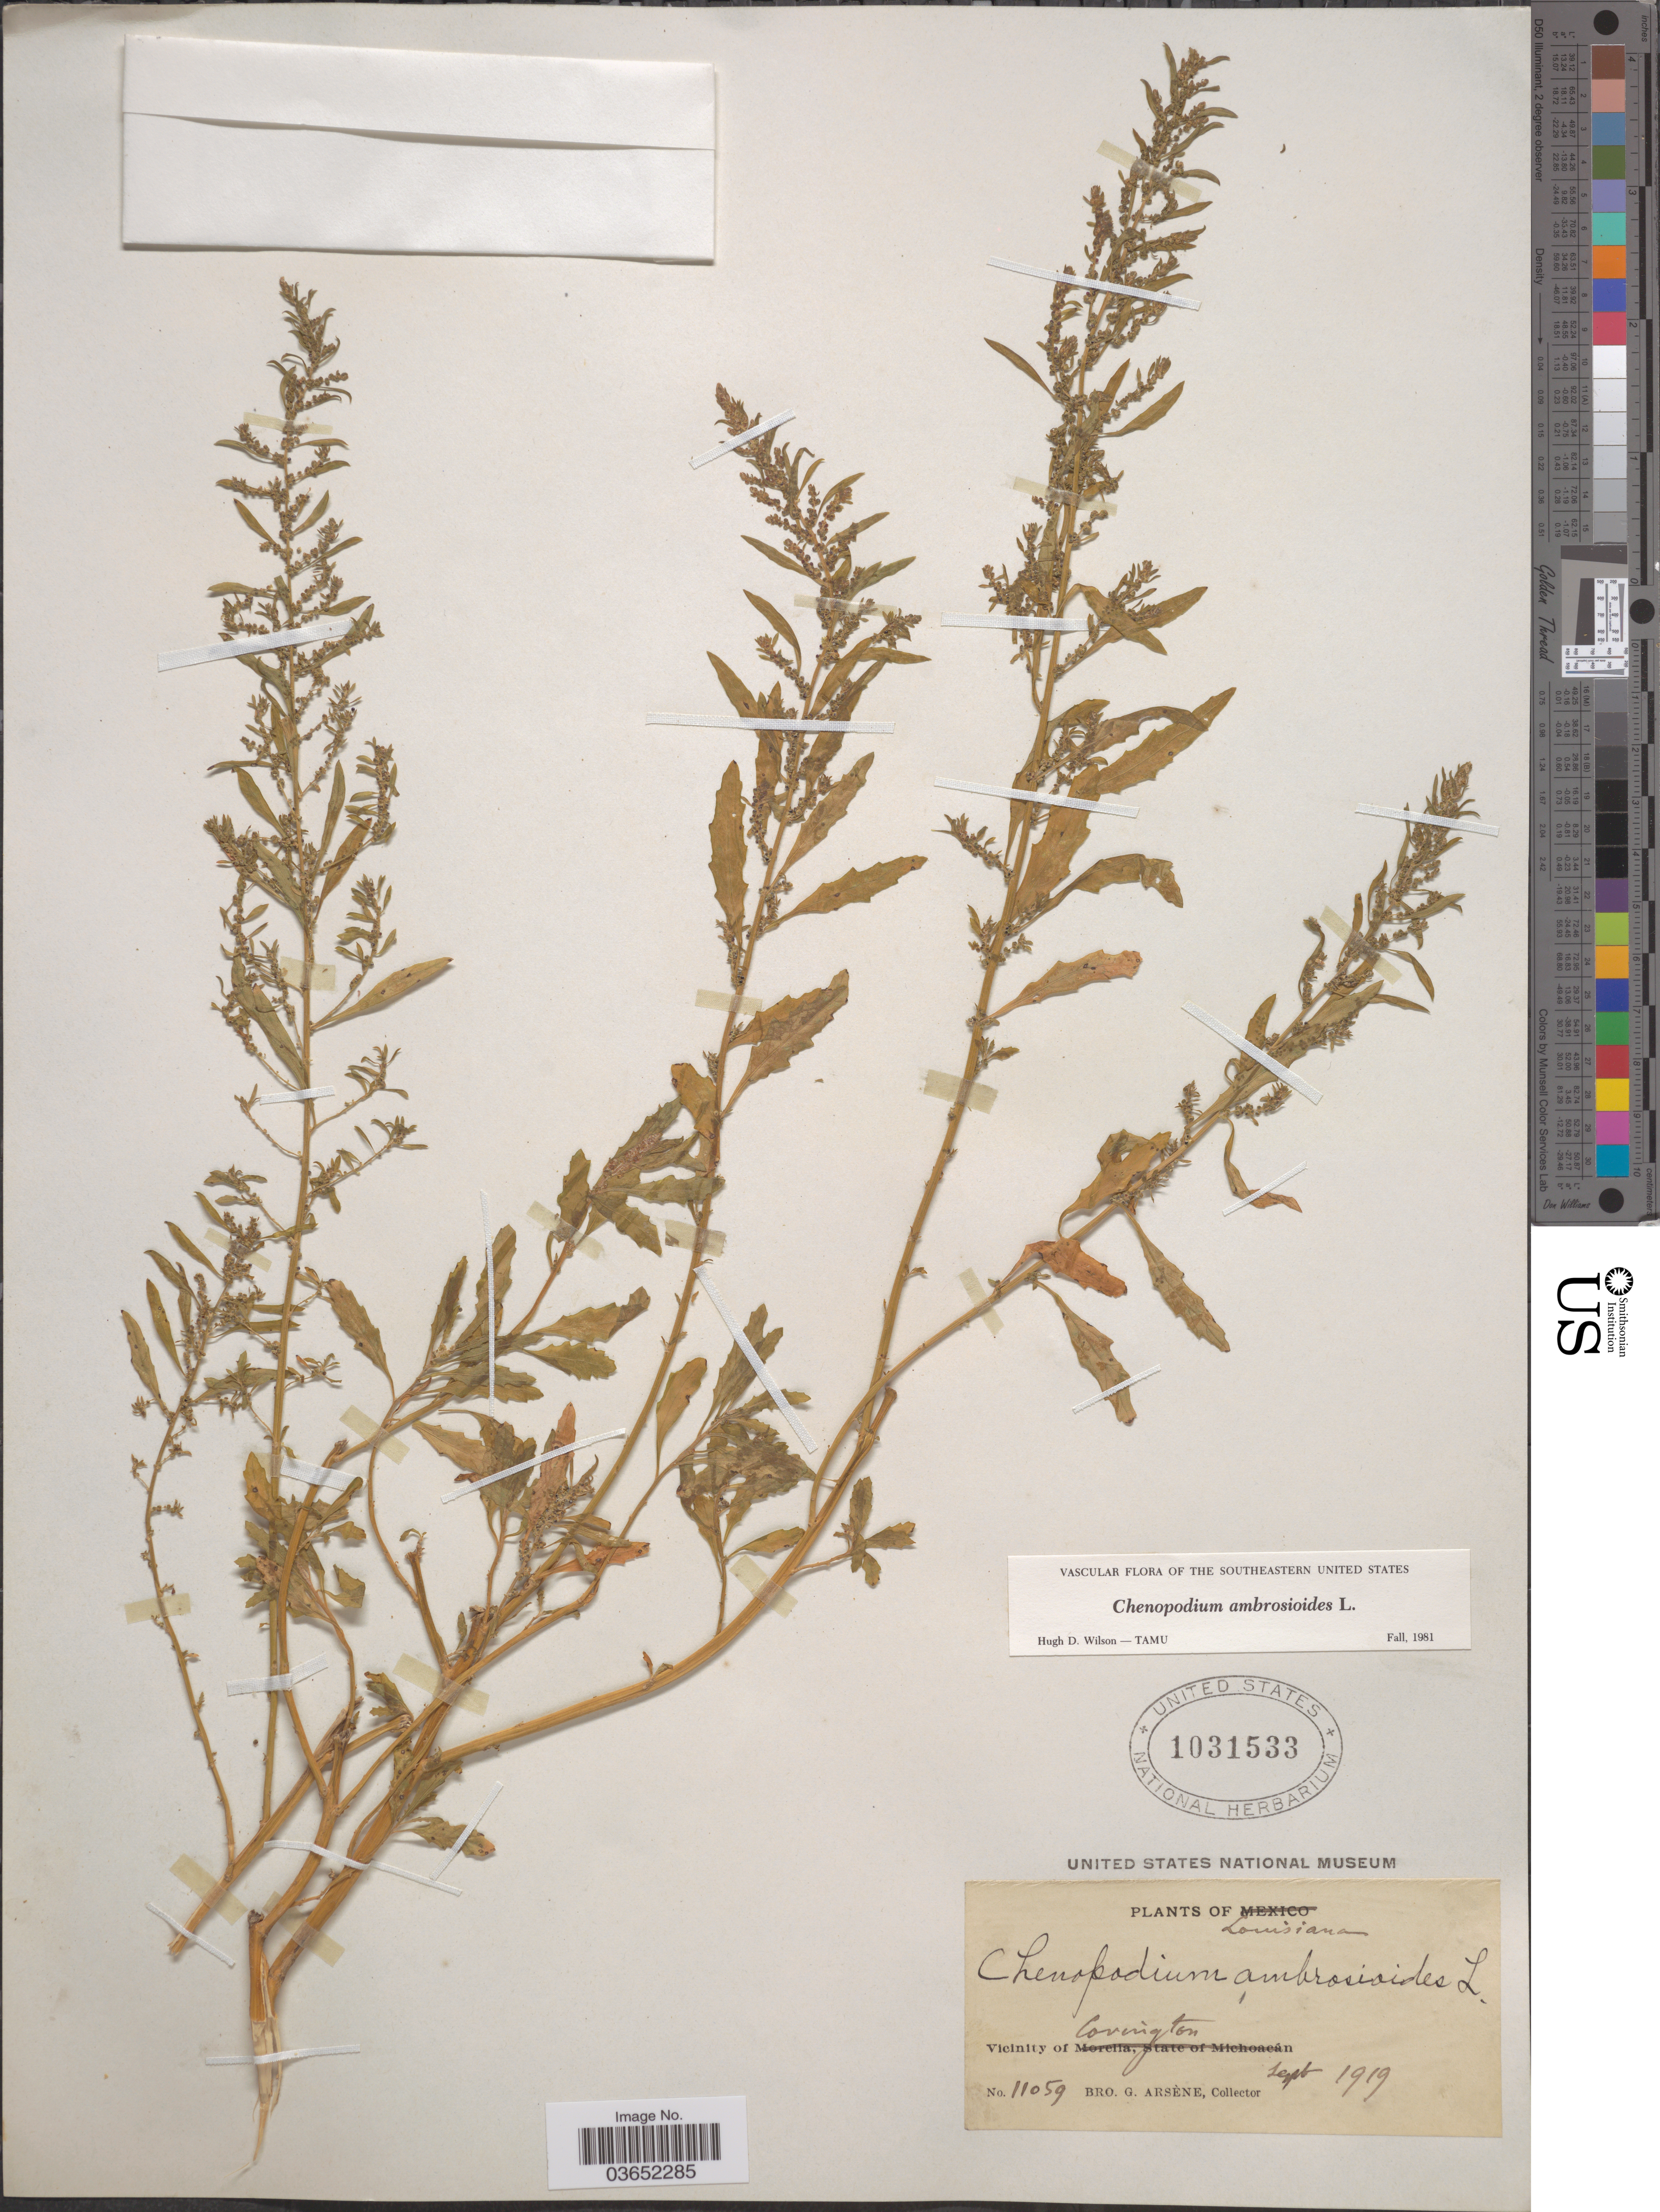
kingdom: Plantae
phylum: Tracheophyta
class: Magnoliopsida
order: Caryophyllales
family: Amaranthaceae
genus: Chenopodium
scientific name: Chenopodium ambrosioides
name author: L.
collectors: Bro. G. Arsène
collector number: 11059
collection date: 1919-09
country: United States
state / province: Louisiana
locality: Vicinity of Covington.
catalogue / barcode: US 1031533